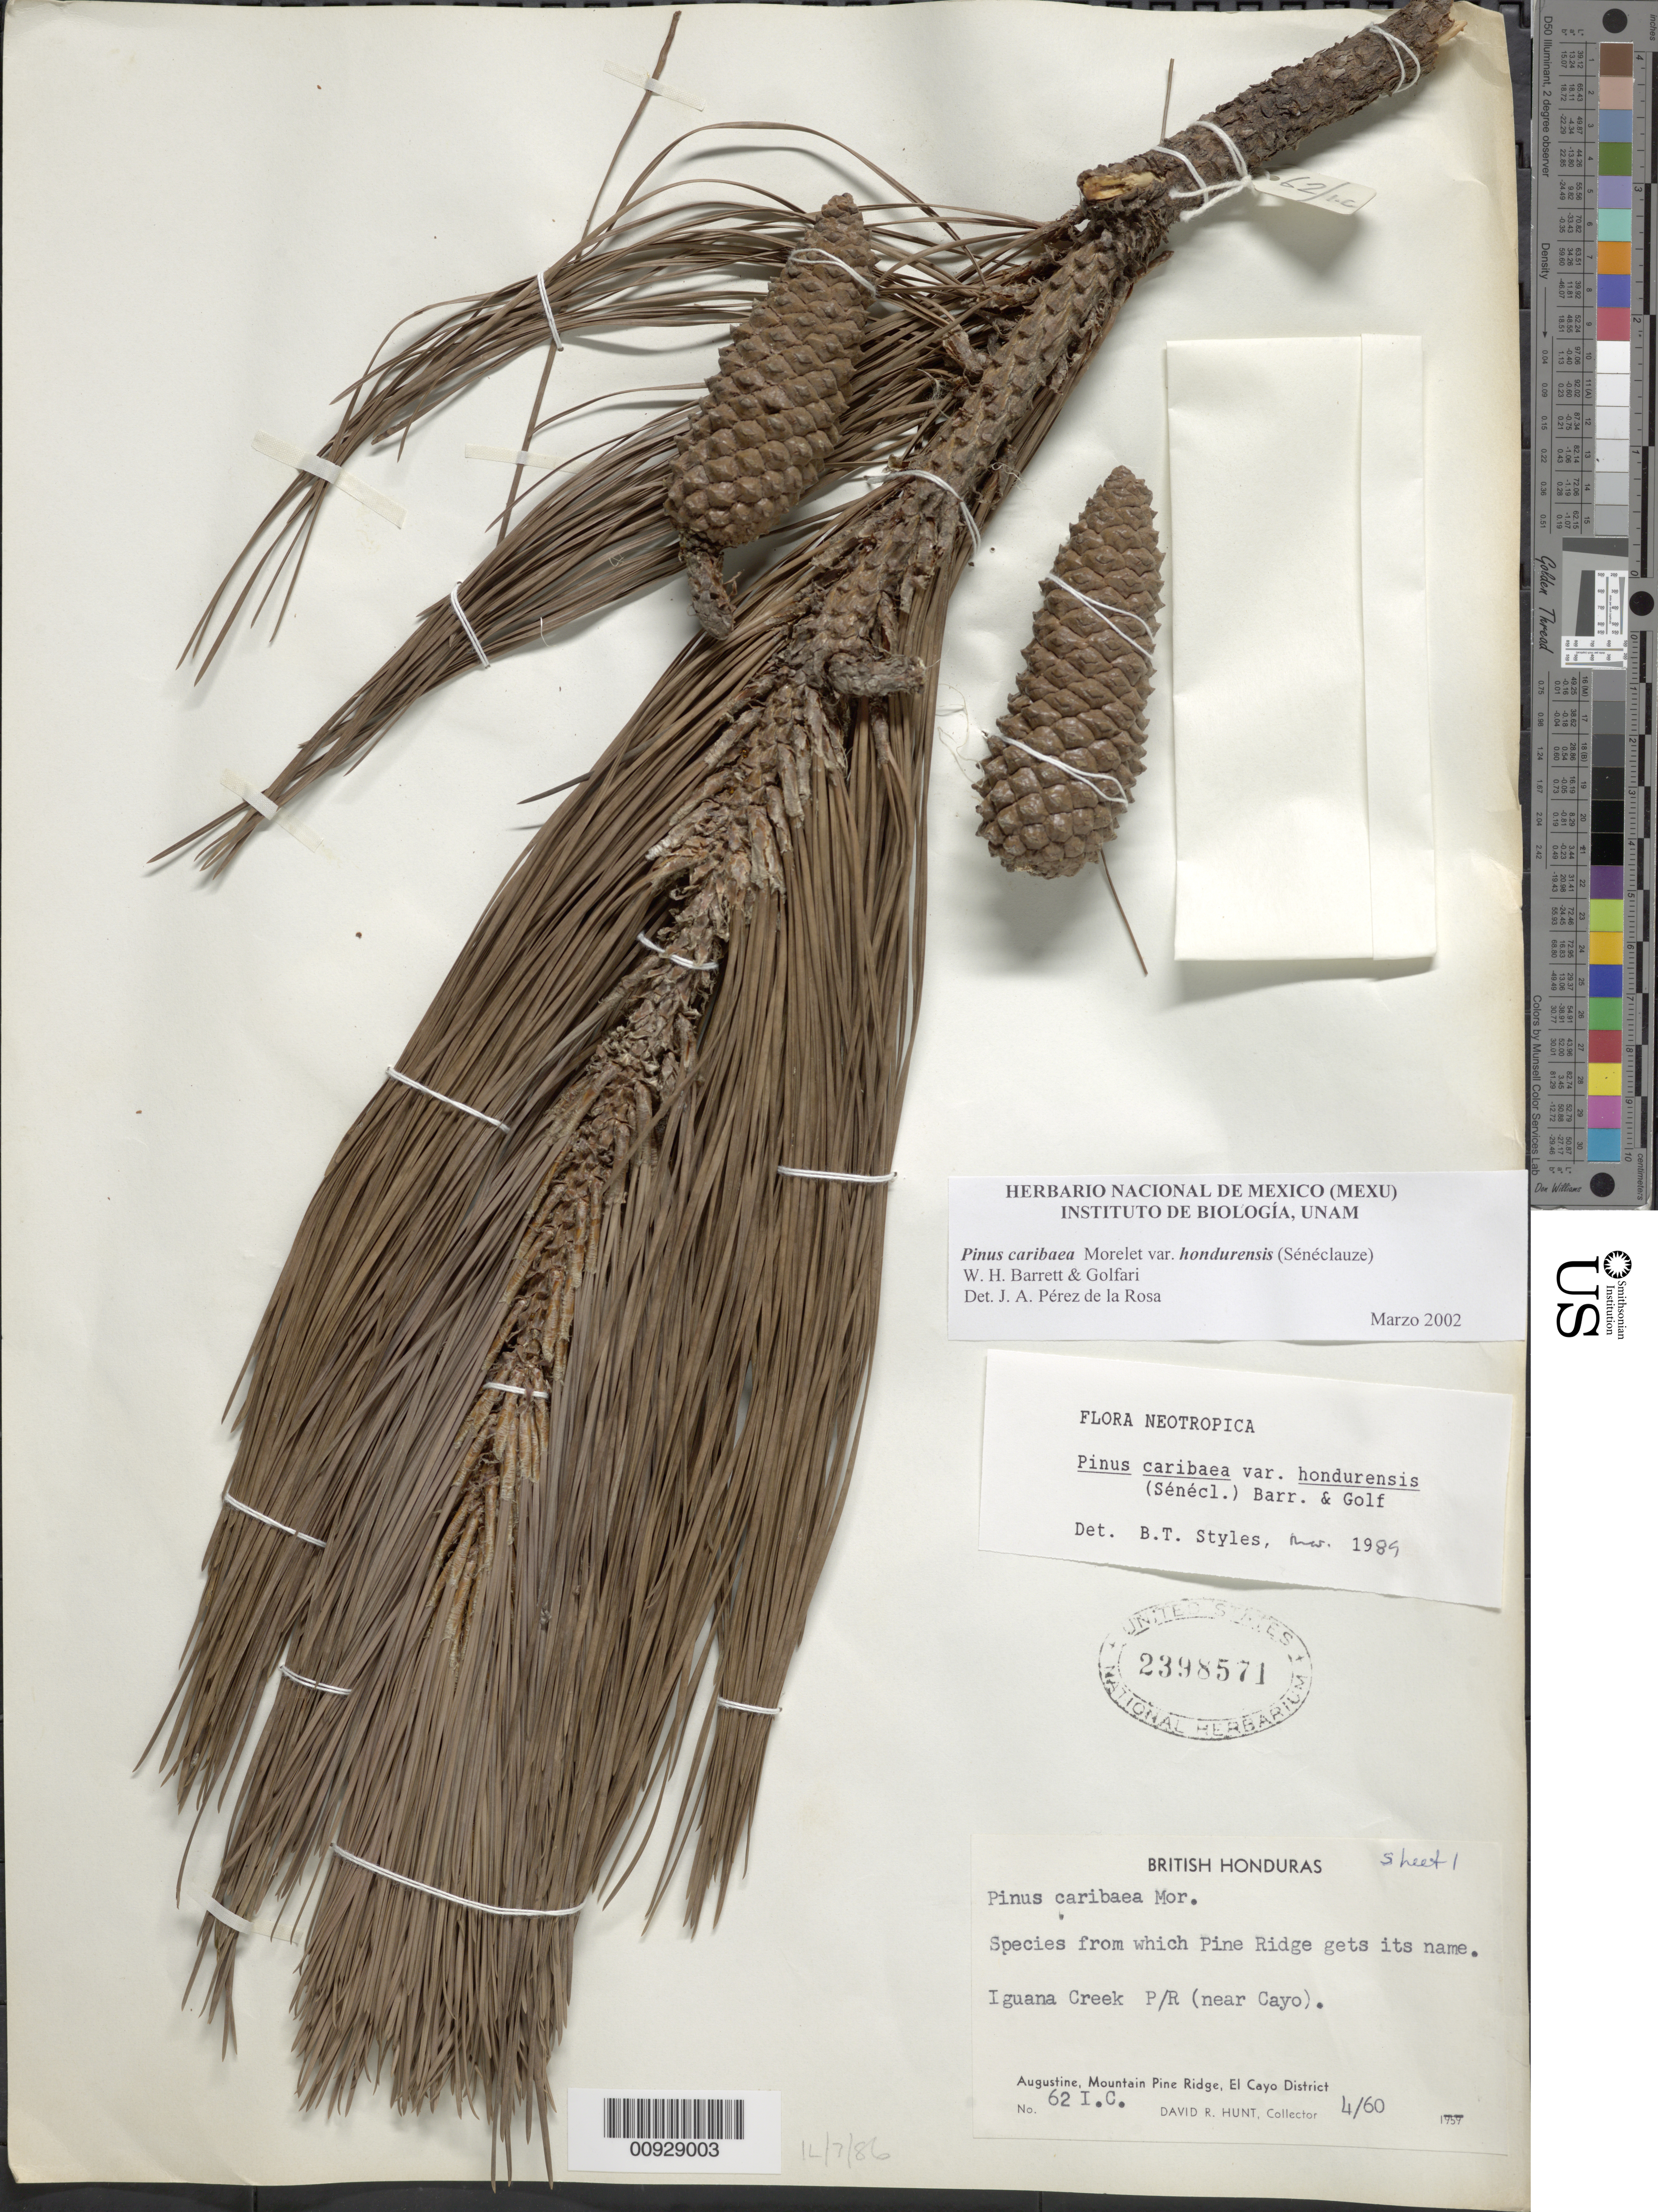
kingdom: Plantae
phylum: Tracheophyta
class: Pinopsida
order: Pinales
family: Pinaceae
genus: Pinus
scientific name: Pinus caribaea var. hondurensis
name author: (Sénécl.) W.H.G. Barrett & Golfari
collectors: D. R. Hunt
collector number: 62 I.C.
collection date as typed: Apr 1960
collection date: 1960-04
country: Belize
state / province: Cayo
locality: Iguana Creek P/R (near Cayo). Augustine, Mountain Pine Ridge.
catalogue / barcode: US 2398571